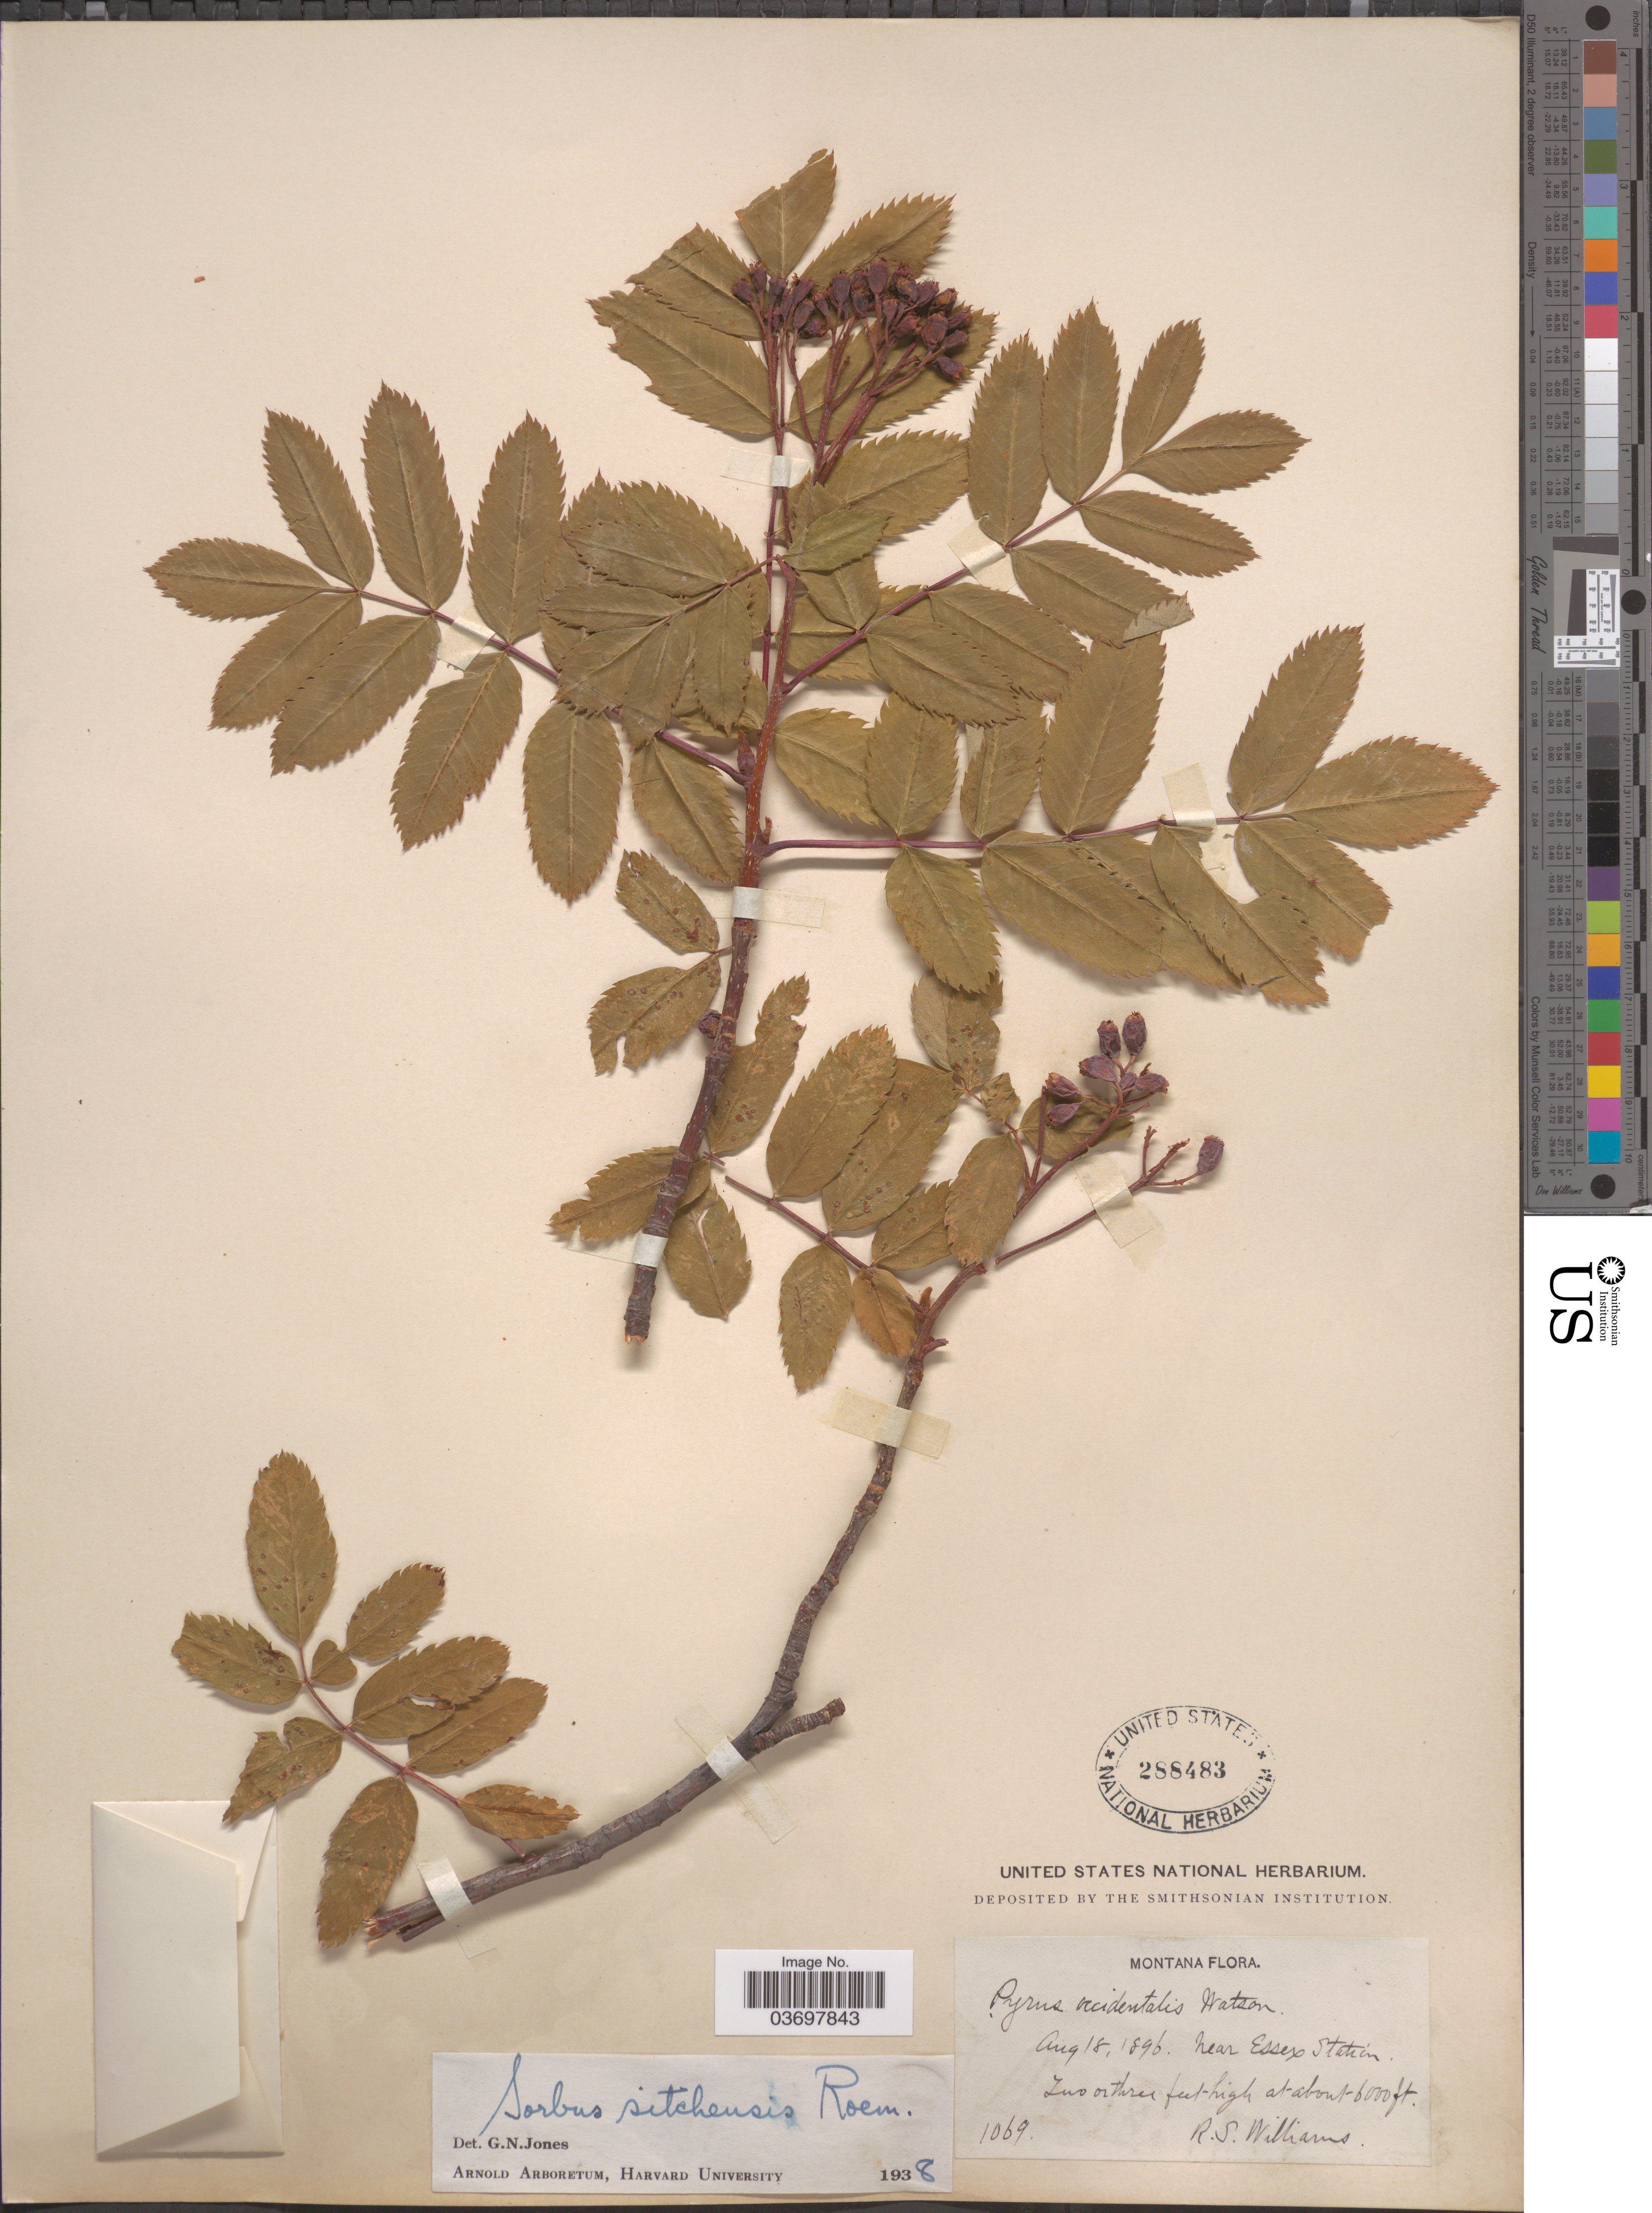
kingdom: Plantae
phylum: Tracheophyta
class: Magnoliopsida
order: Rosales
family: Rosaceae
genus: Sorbus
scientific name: Sorbus sitchensis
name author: M. Roem.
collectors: R. S. Williams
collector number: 1069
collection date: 1896-08-18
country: United States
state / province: Montana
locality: Near Essex Station.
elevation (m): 1829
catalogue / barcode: US 288483